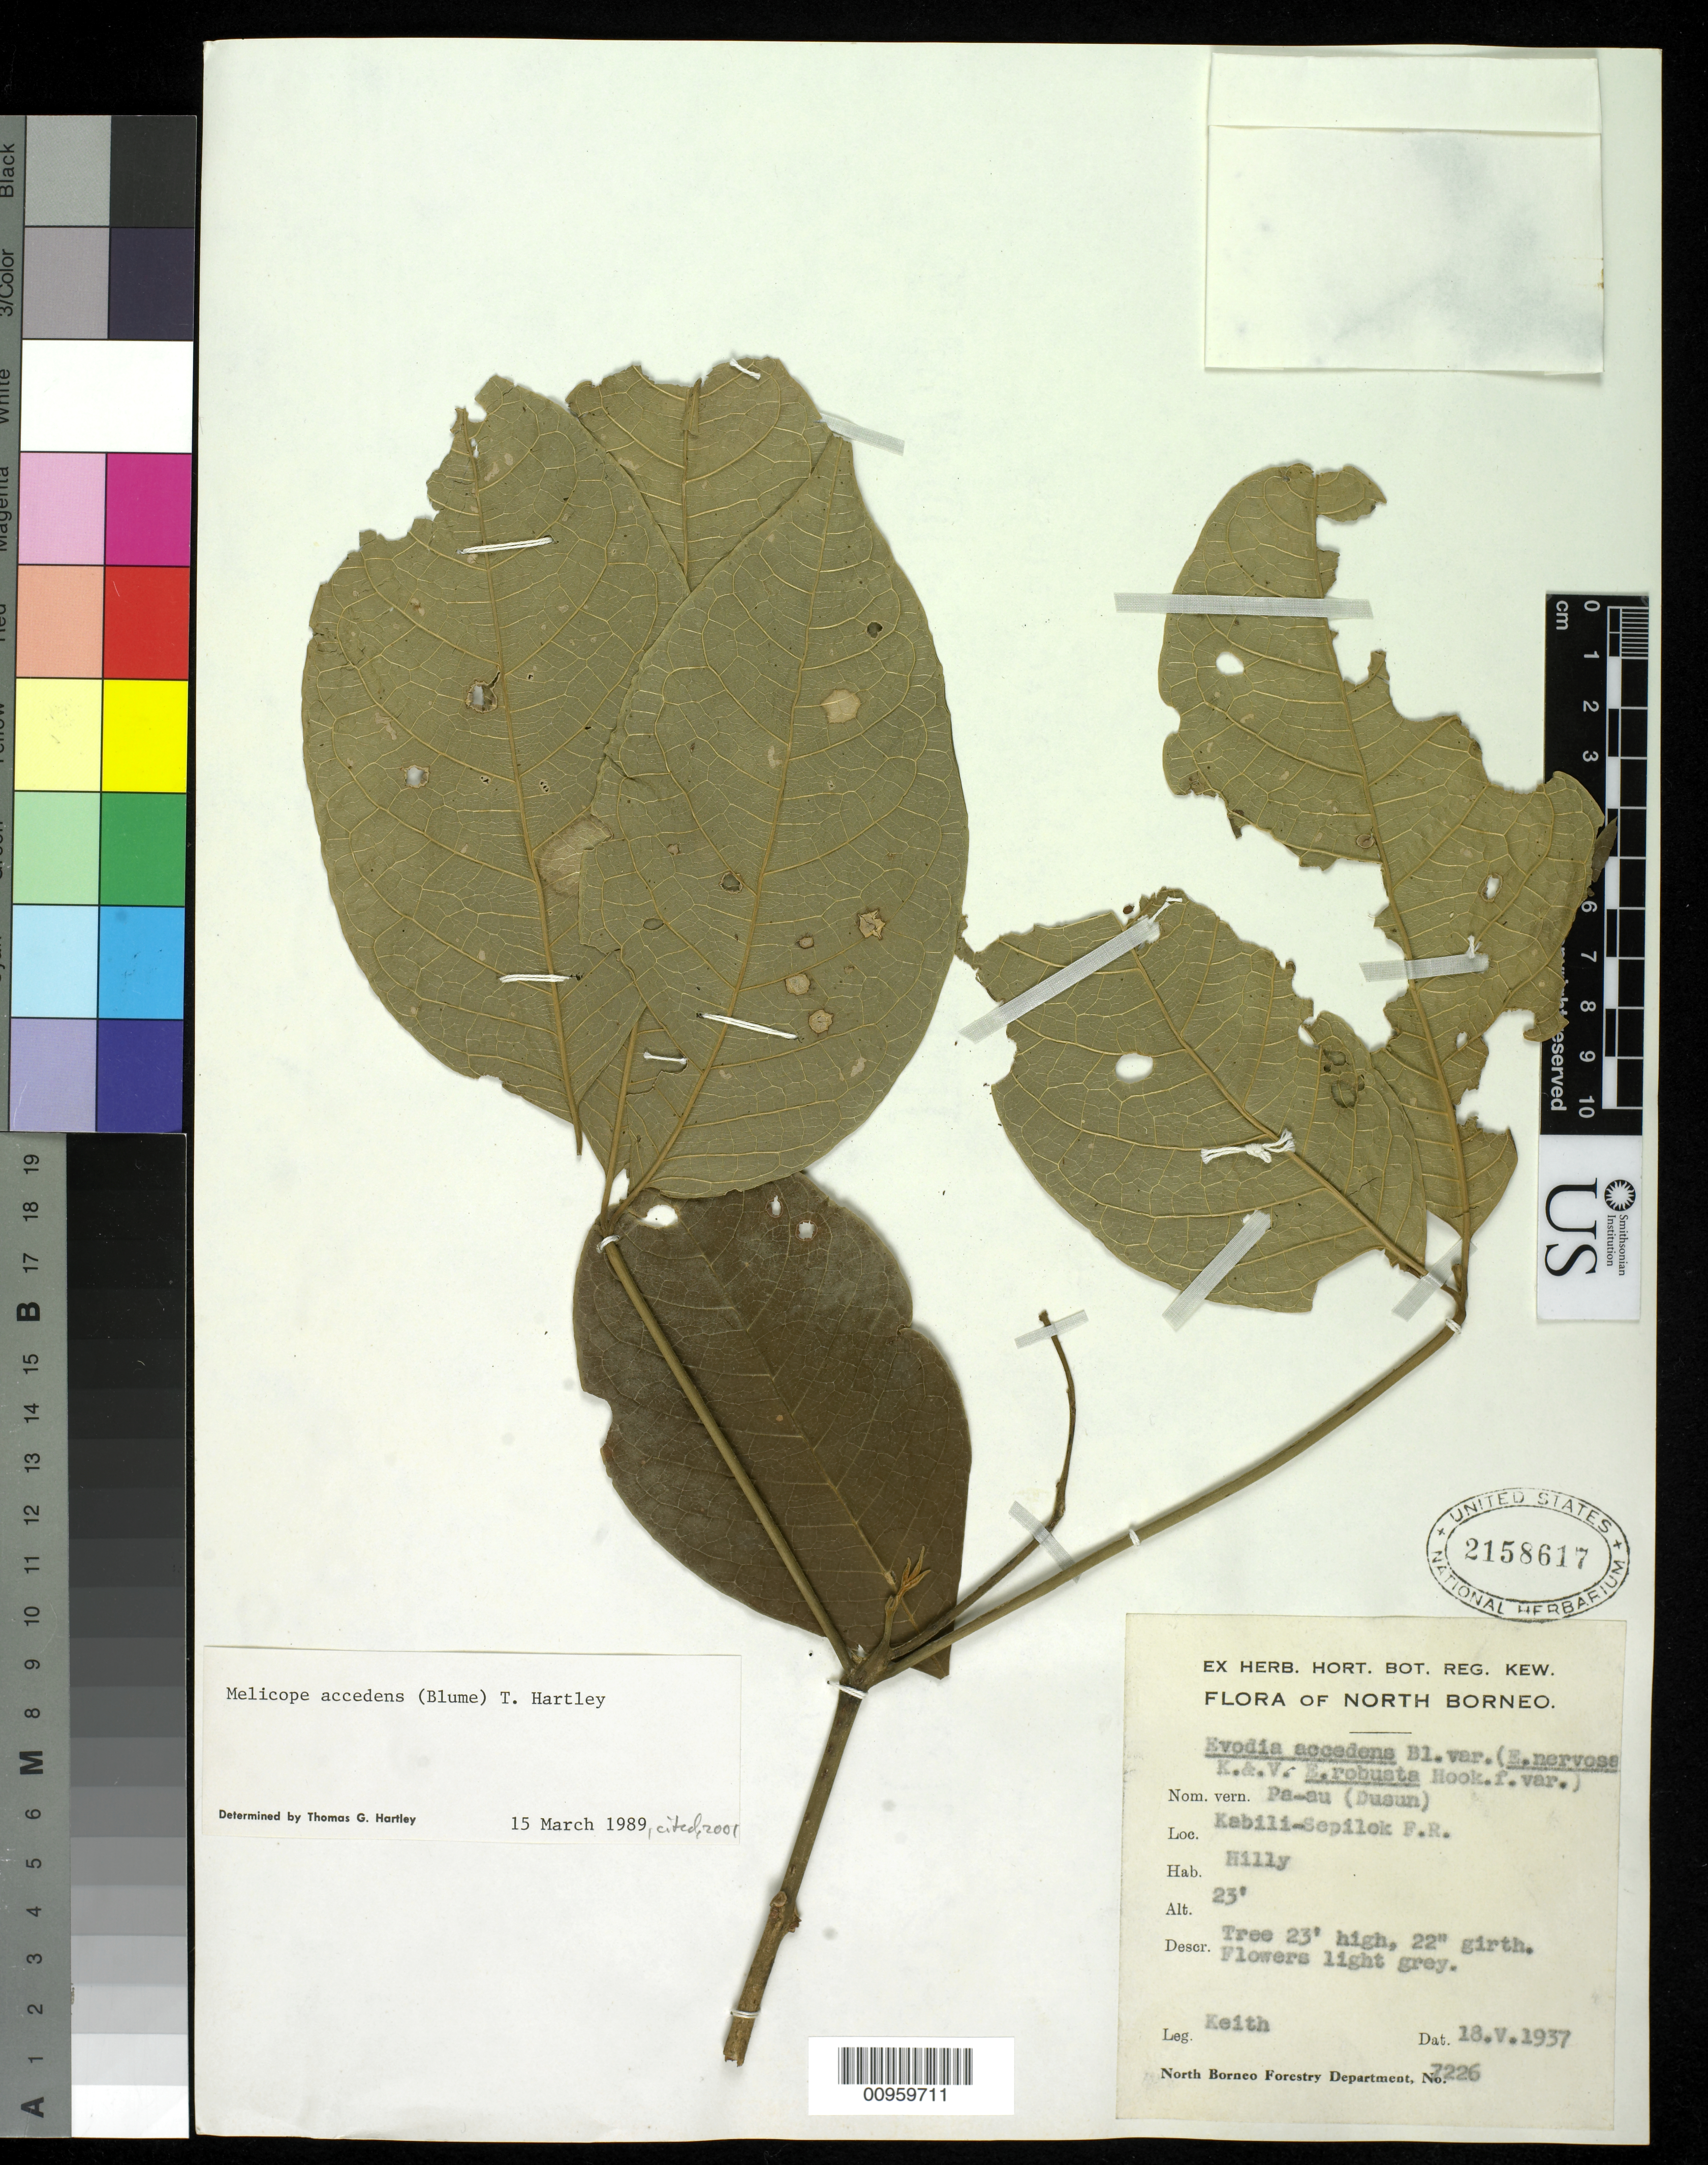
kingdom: Plantae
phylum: Tracheophyta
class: Magnoliopsida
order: Sapindales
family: Rutaceae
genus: Melicope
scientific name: Melicope accedens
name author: (Blume) T.G. Hartley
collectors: H. Keith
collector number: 7226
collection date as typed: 10 May 1937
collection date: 1937-05-10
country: Malaysia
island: Borneo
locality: Kebili-Sepilok F.R.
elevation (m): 7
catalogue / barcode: US 2158617